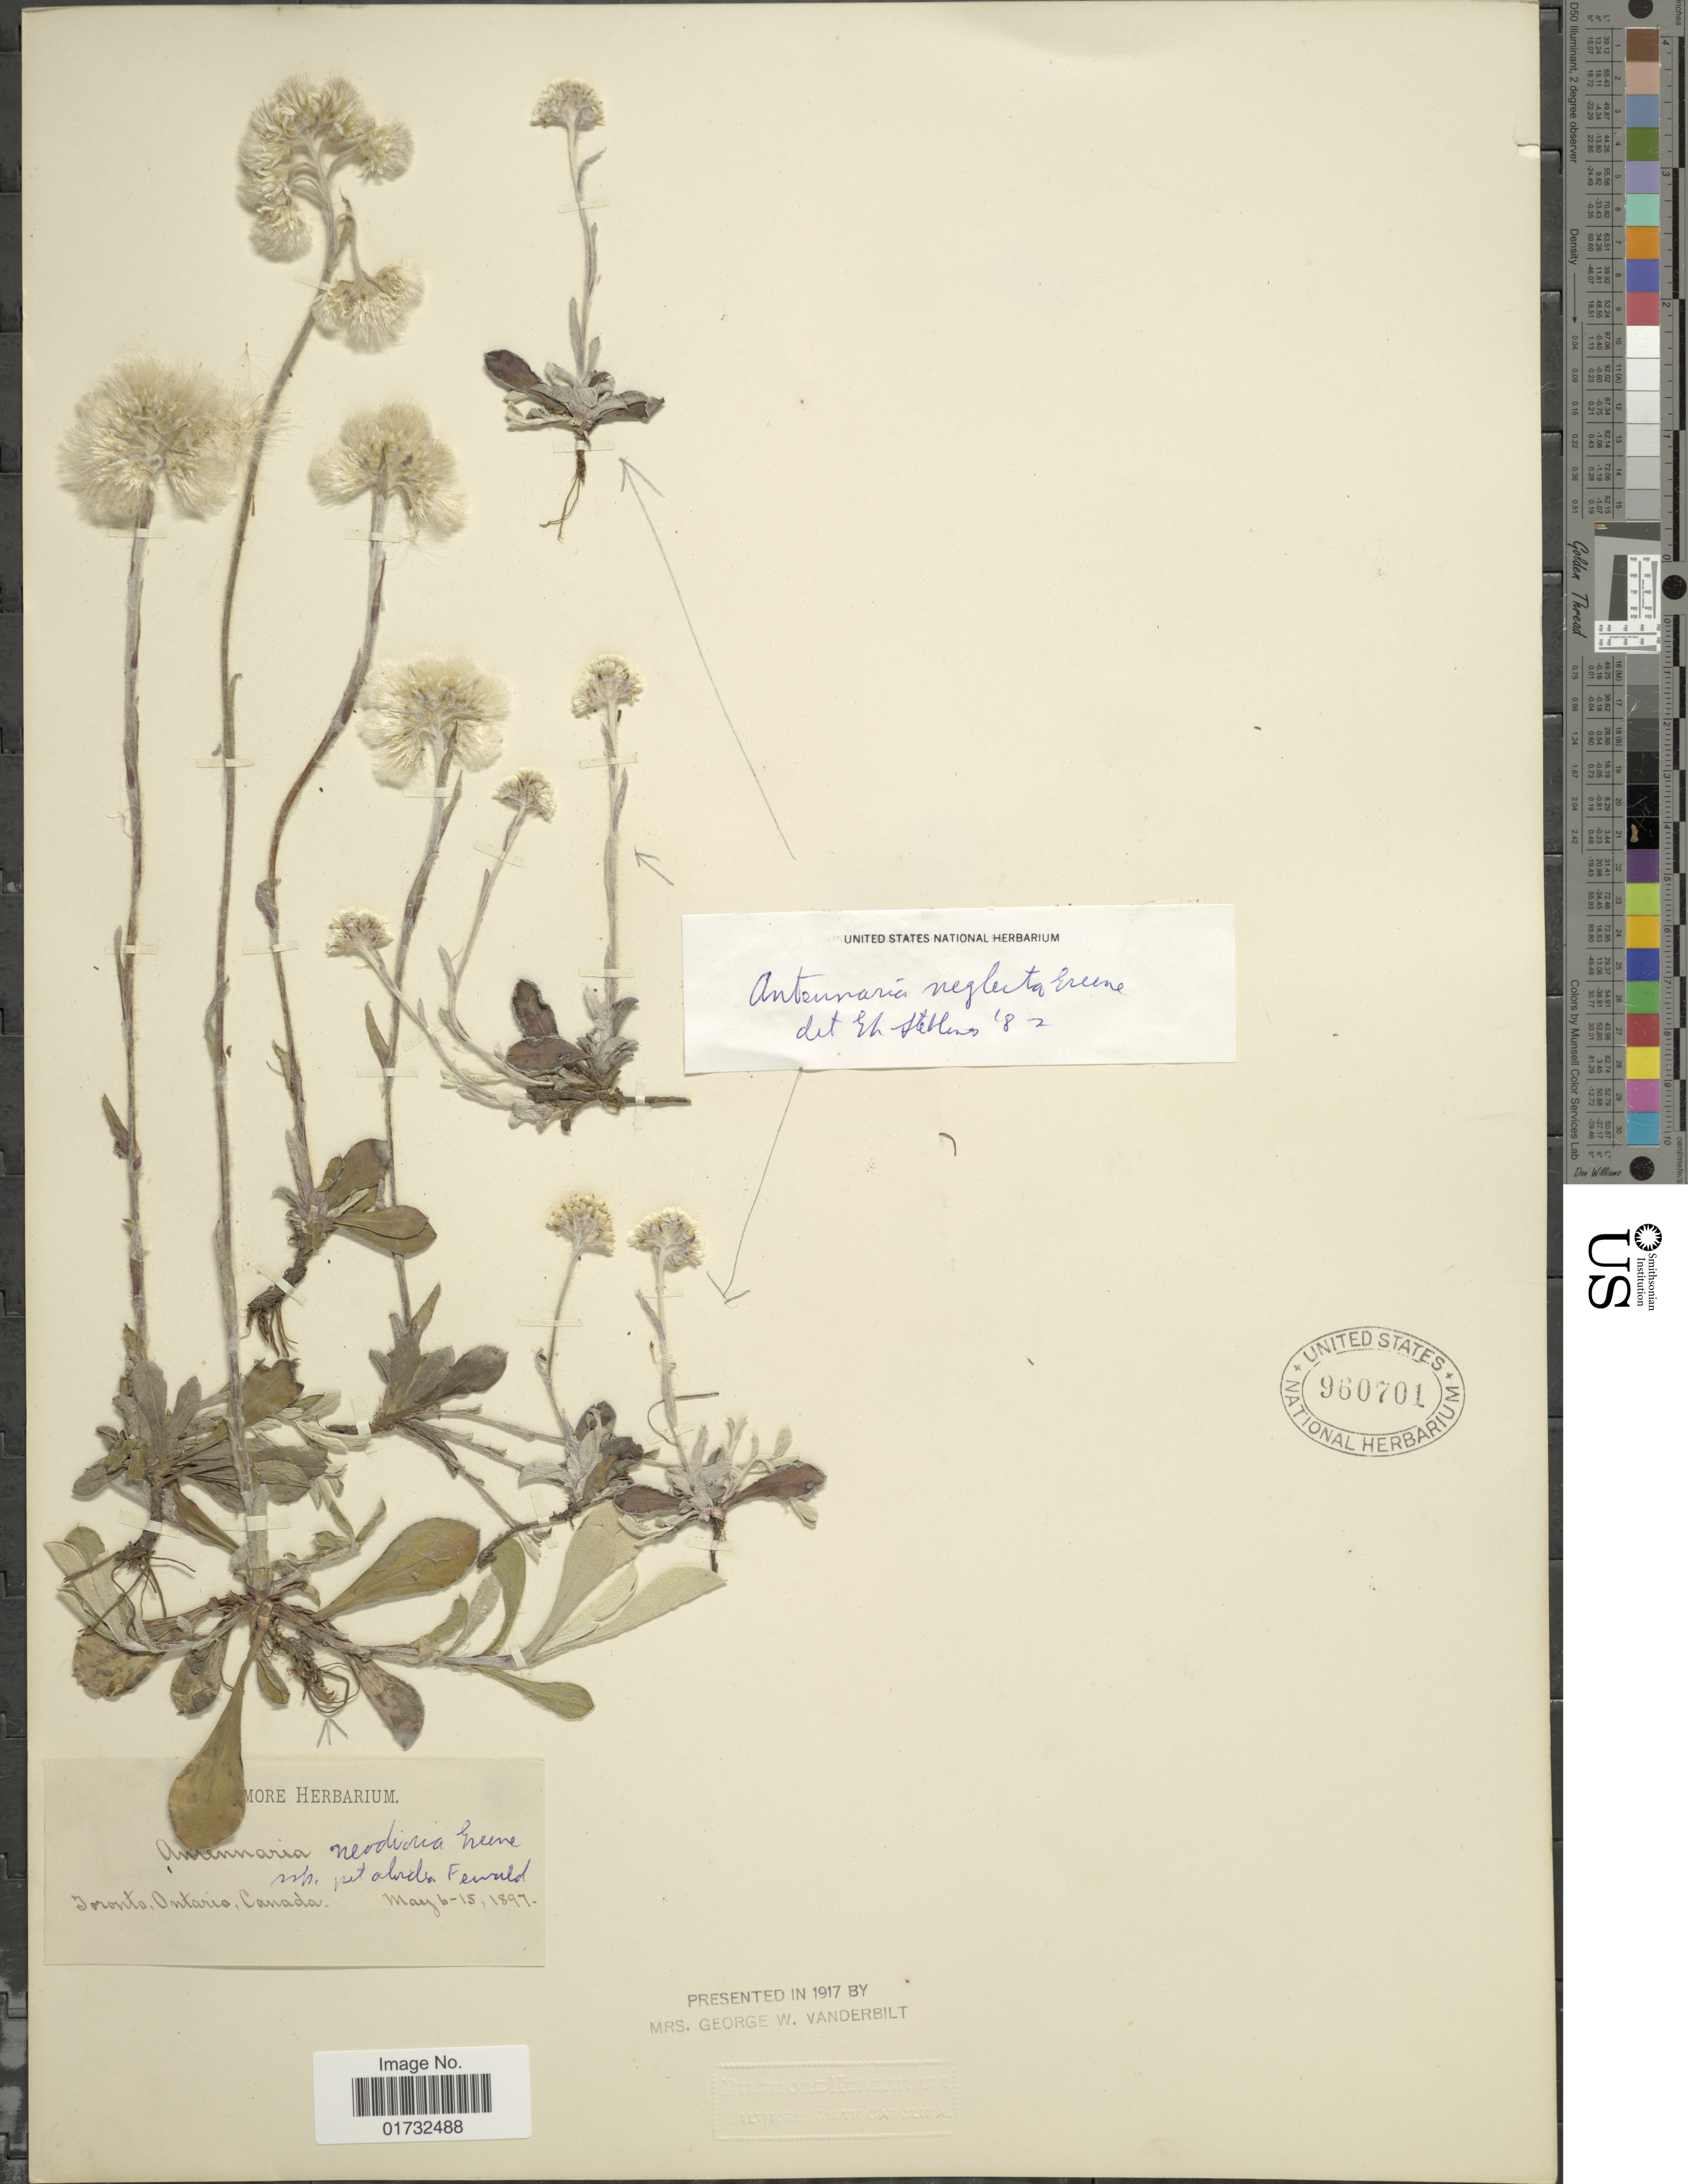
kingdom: Plantae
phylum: Tracheophyta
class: Magnoliopsida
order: Asterales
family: Asteraceae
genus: Antennaria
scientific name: Antennaria petaloidea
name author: (Fernald) Fernald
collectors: ex herb. Biltmore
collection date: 1897-05-06/1897-05-15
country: Canada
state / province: Ontario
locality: Toronto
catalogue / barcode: US 960701